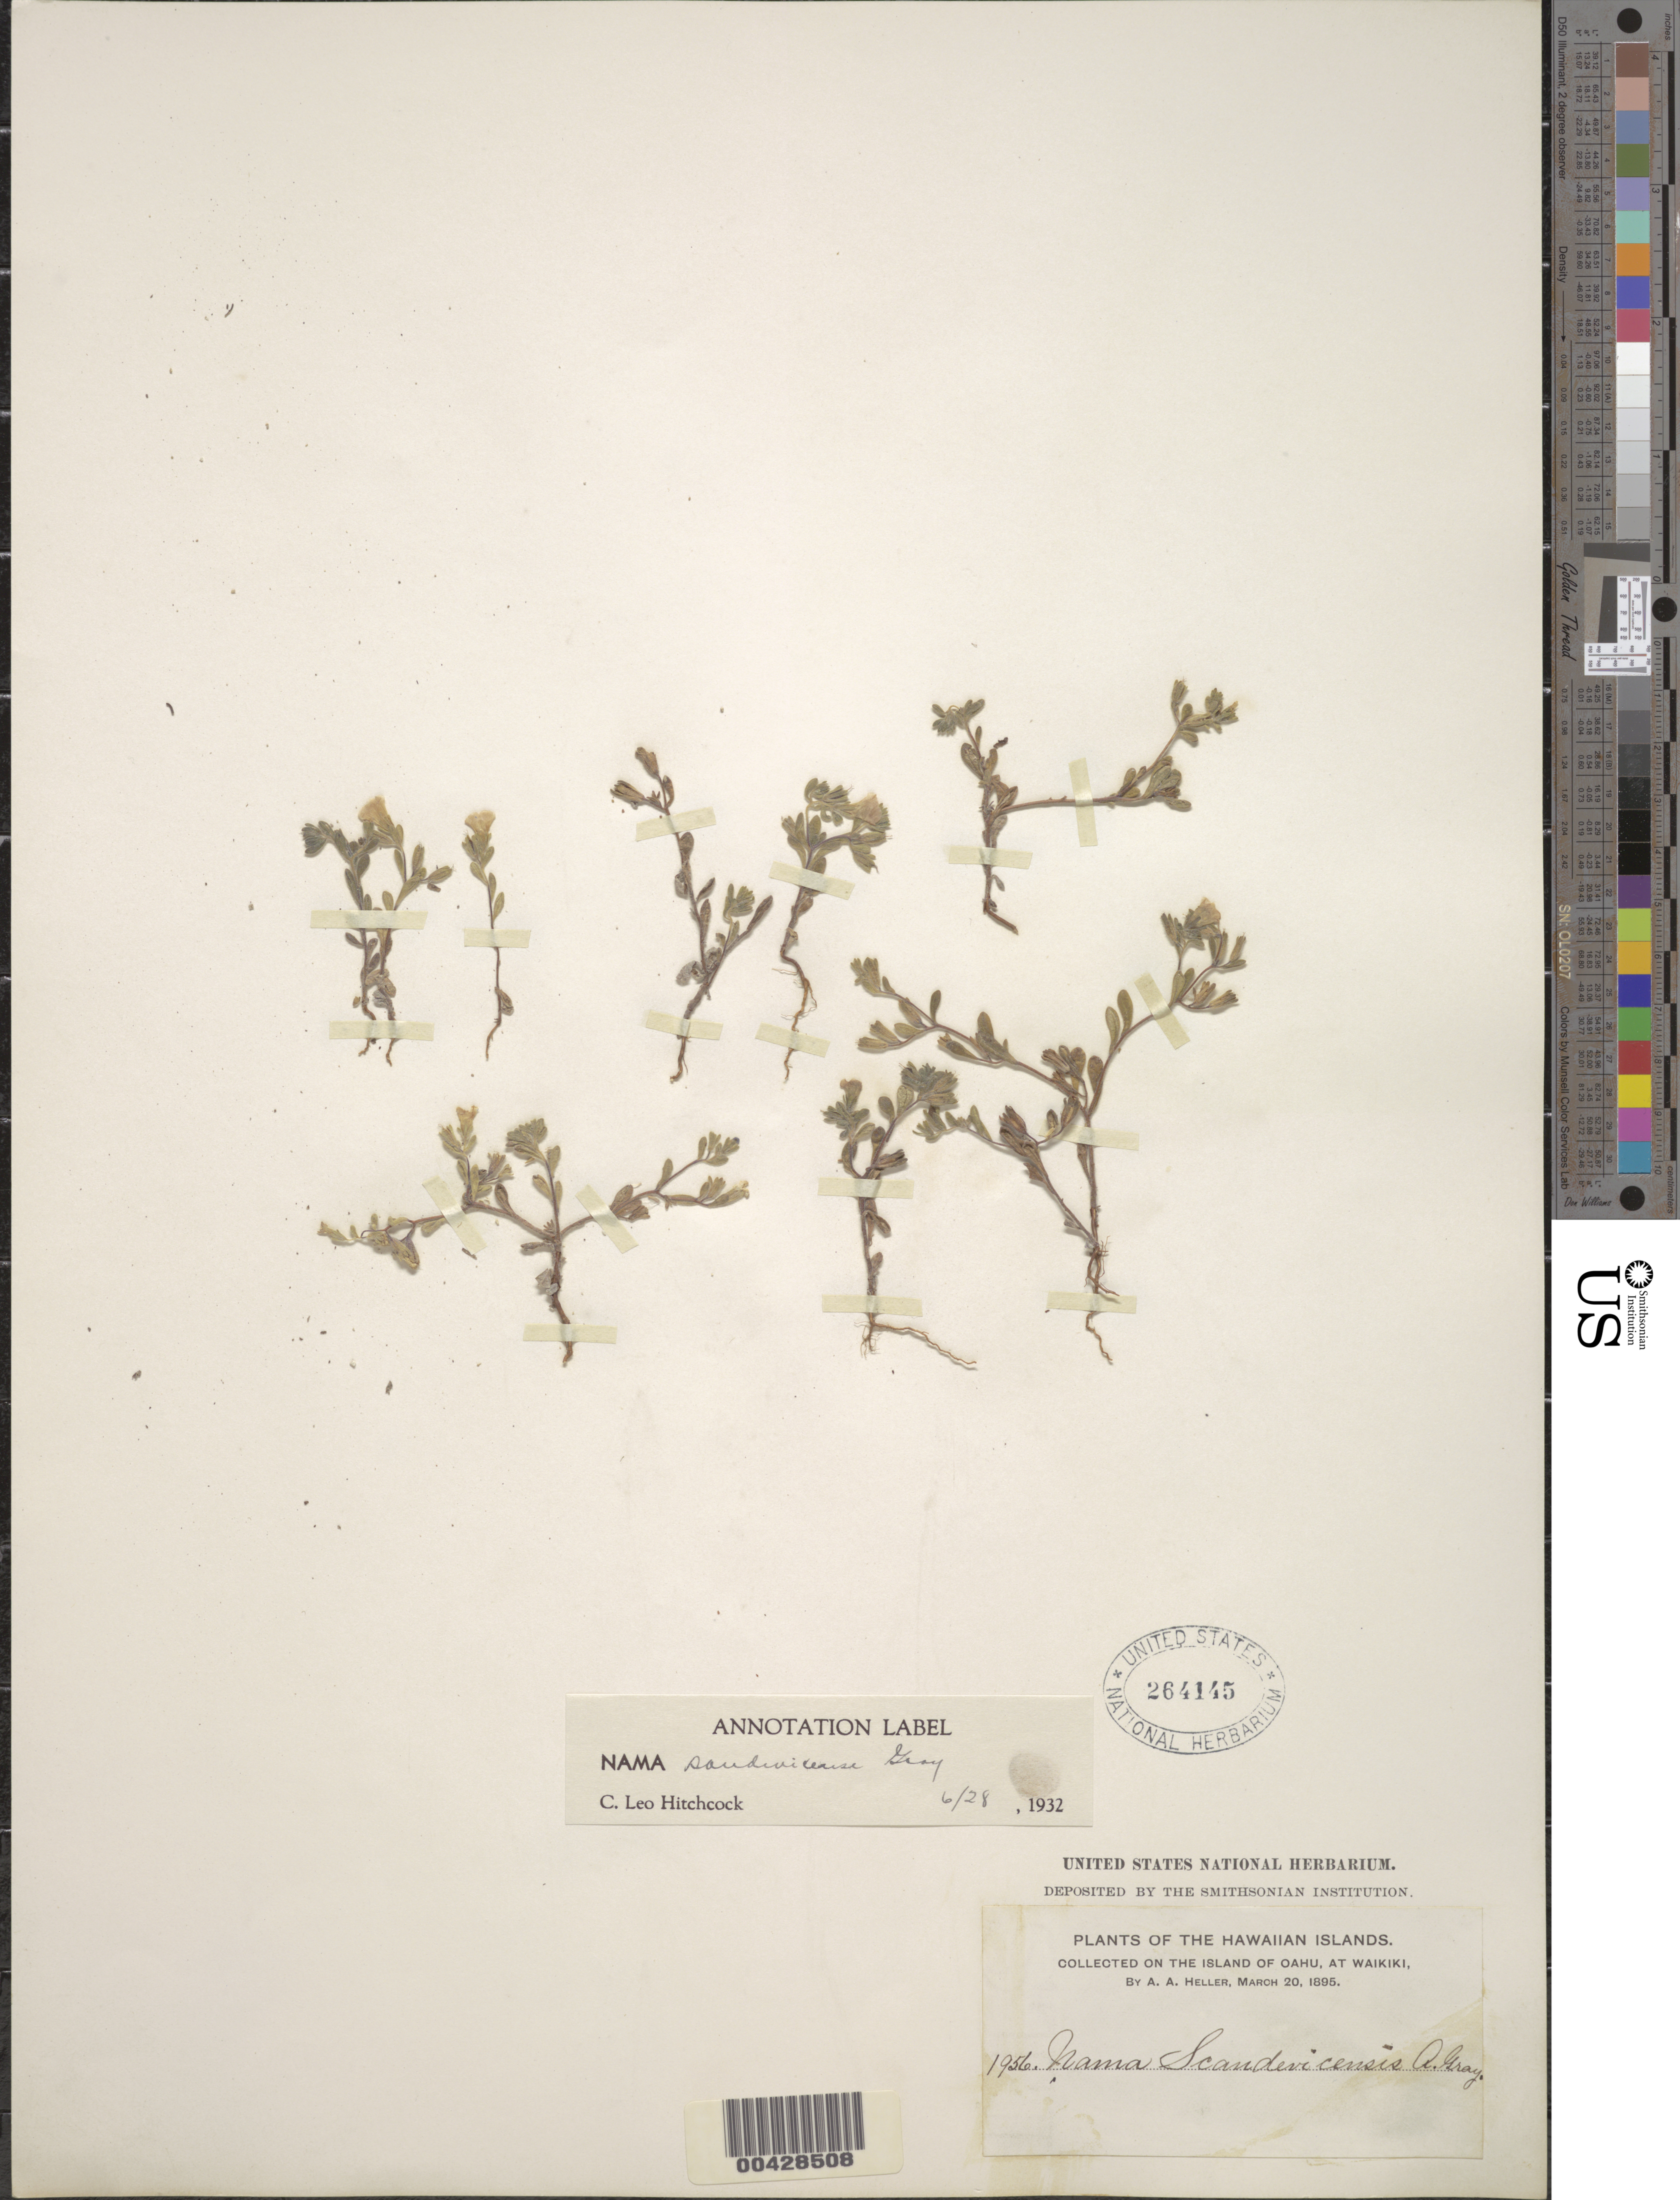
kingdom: Plantae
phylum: Tracheophyta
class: Magnoliopsida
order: Boraginales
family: Namaceae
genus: Nama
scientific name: Nama sandwicensis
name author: A. Gray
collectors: A. A. Heller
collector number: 1956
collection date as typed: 20 Mar 1895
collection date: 1895-03-20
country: United States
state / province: Hawaii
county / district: Honolulu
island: Oahu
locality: At Waikiki.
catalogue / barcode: US 264145